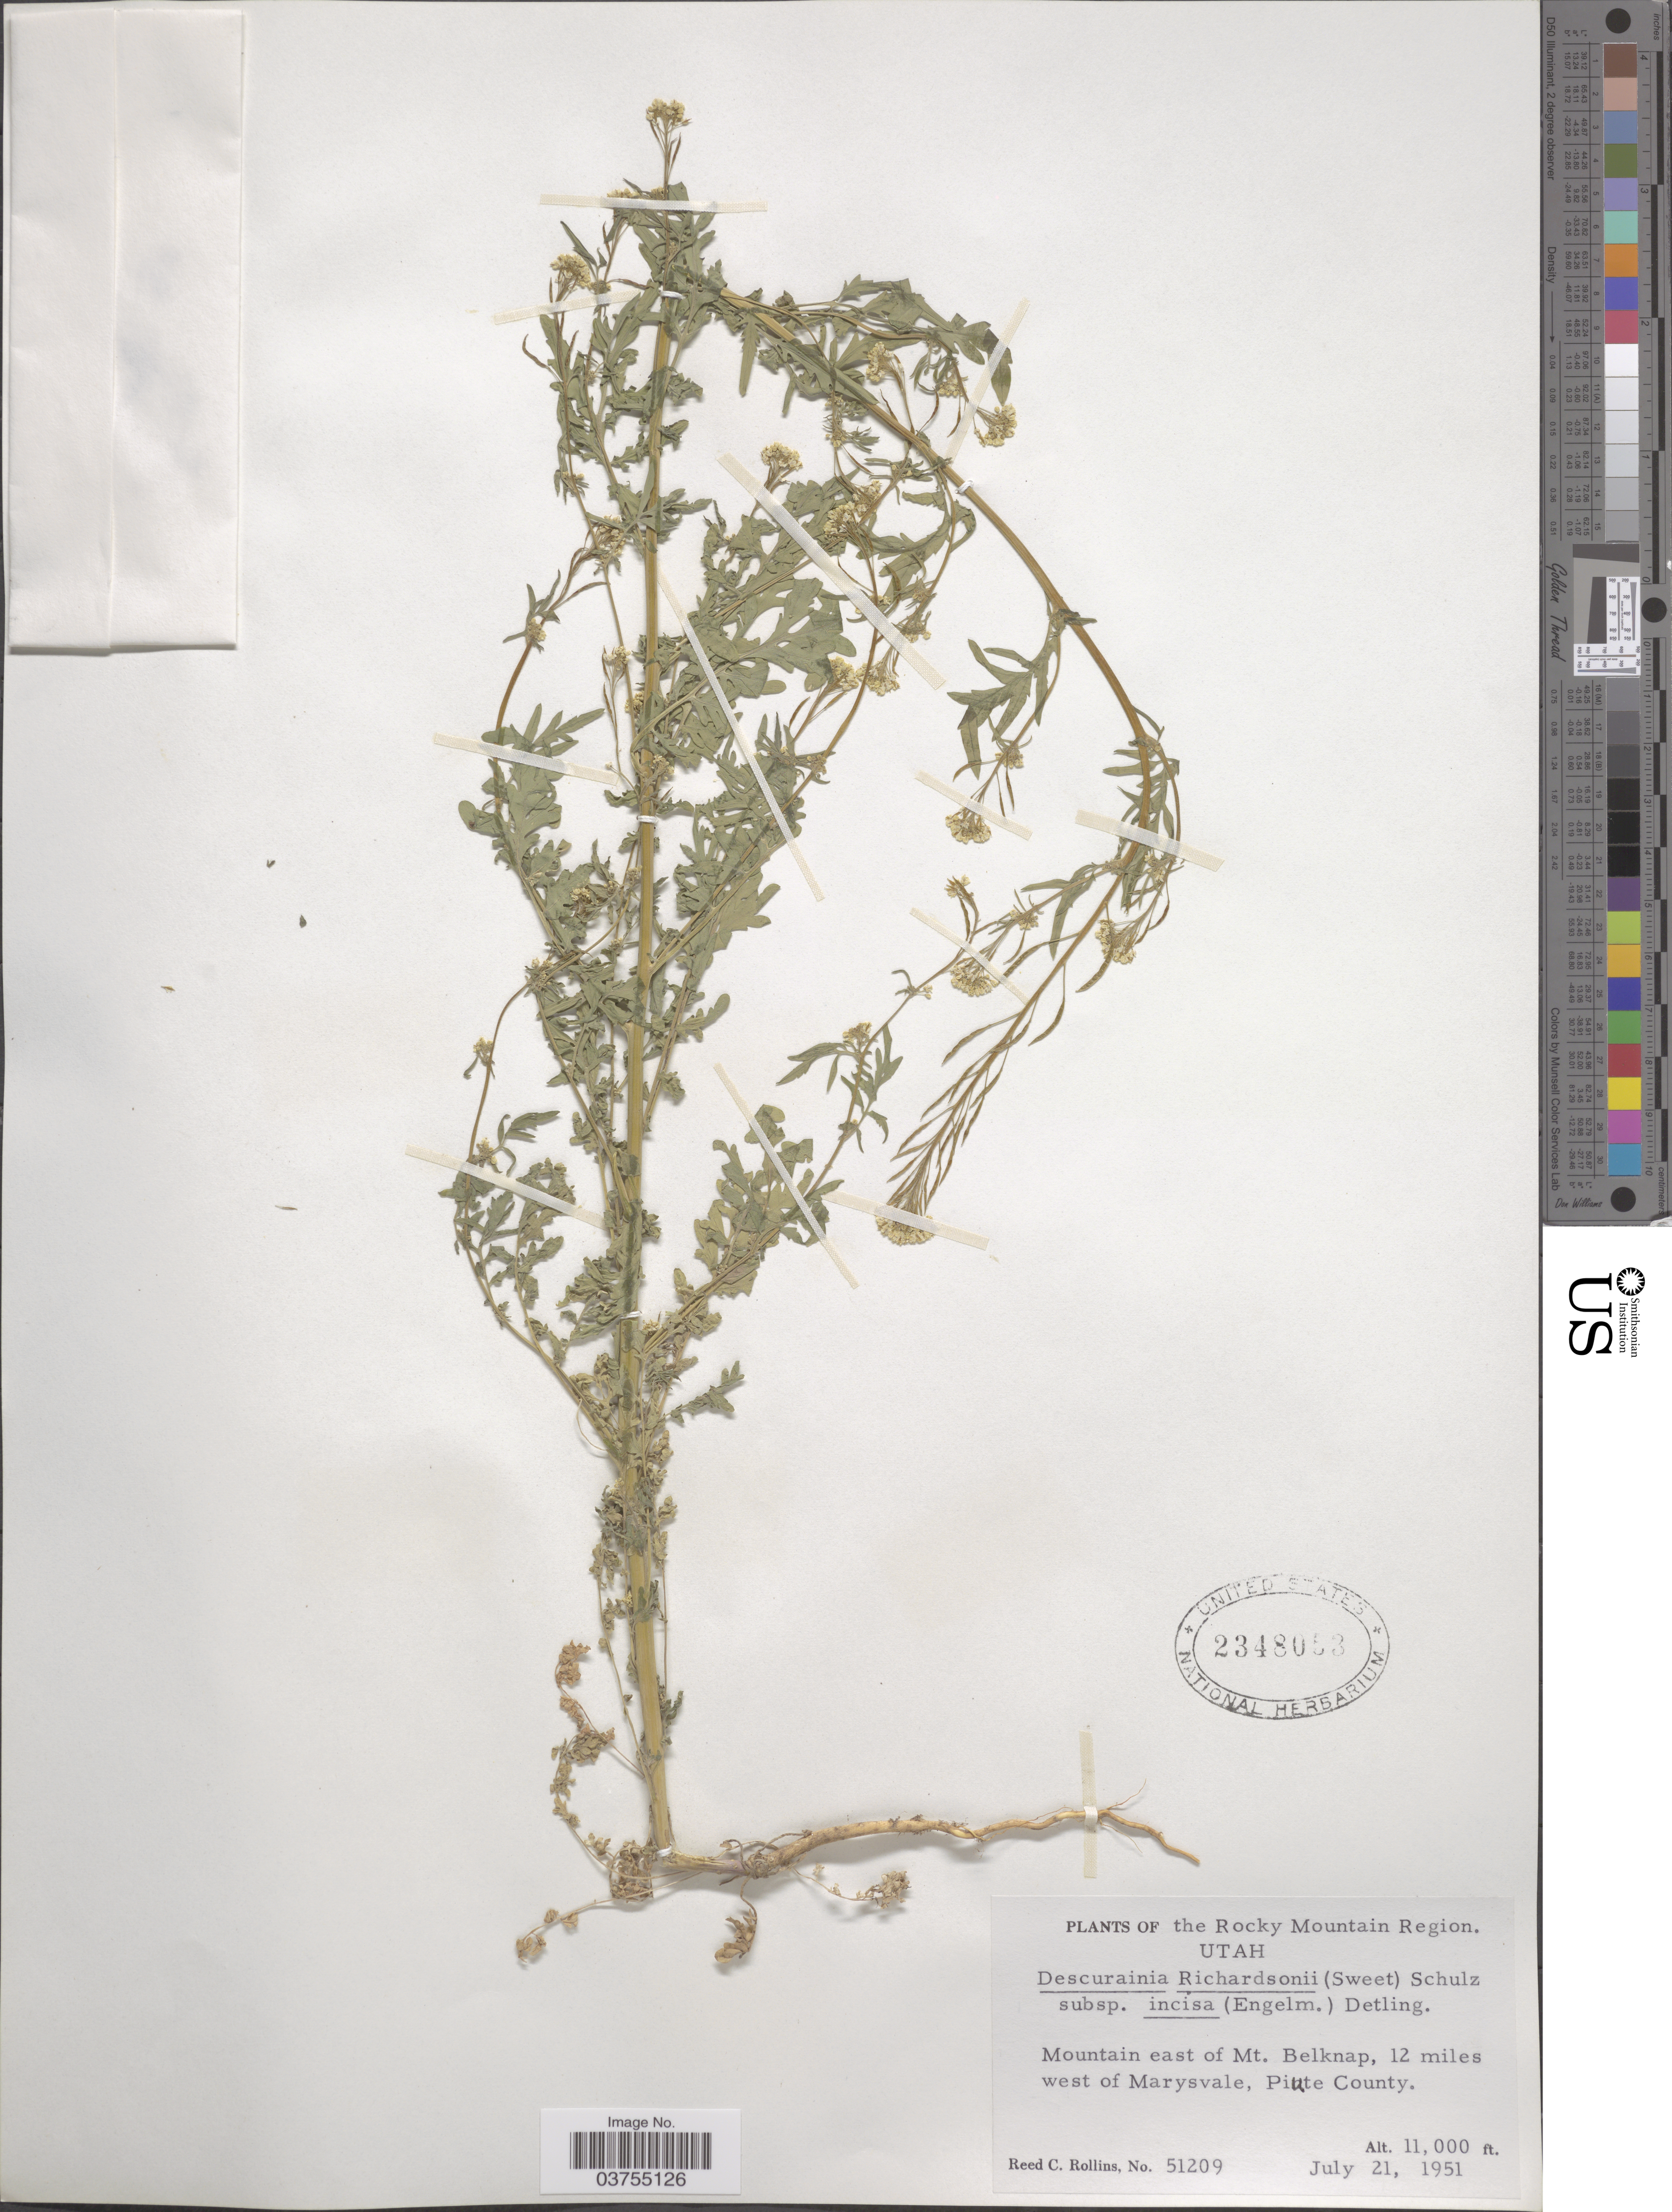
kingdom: Plantae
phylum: Tracheophyta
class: Magnoliopsida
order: Brassicales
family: Brassicaceae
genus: Descurainia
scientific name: Descurainia richardsonii subsp. incisa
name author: (Engelm. ex A. Gray) Detling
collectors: R. C. Rollins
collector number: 51209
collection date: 1951-07-21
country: United States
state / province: Utah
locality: The Rocky Mountain Region. Mountain east of Mt. Belknap, 12 miles west of Marysvale, Piute County.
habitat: mountain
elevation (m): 3353